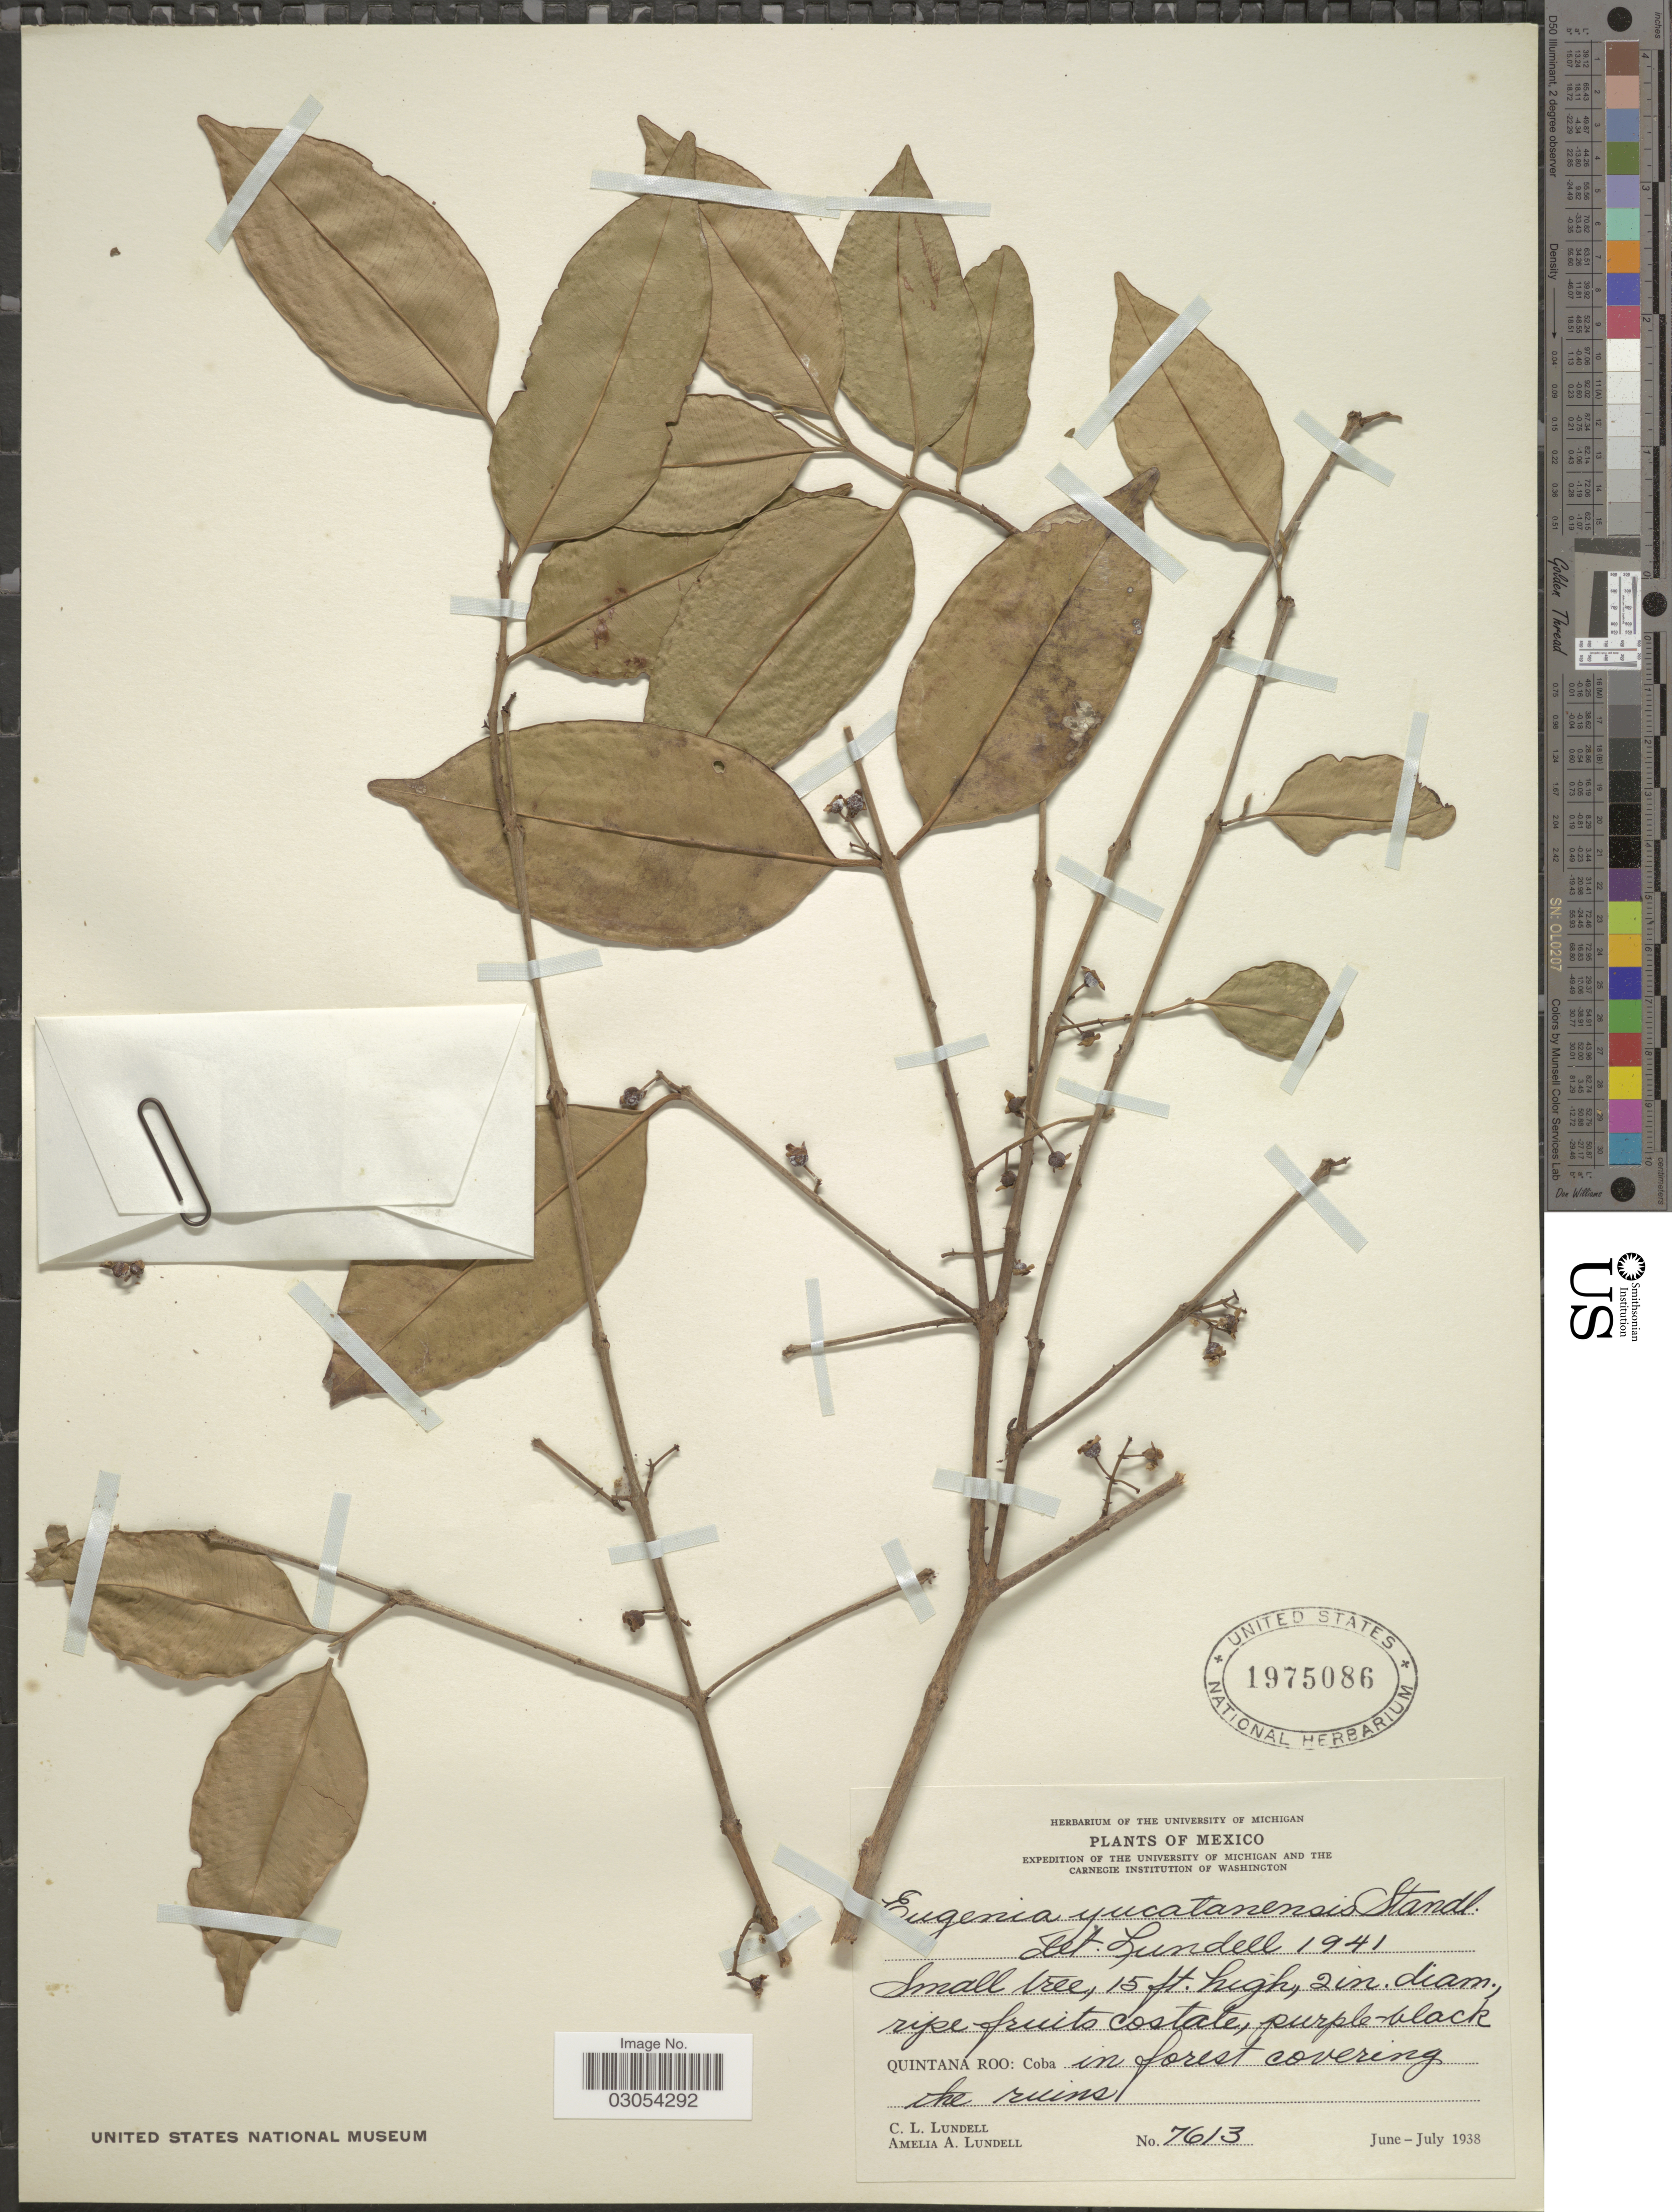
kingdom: Plantae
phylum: Tracheophyta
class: Magnoliopsida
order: Myrtales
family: Myrtaceae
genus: Eugenia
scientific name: Eugenia yucatanensis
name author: Standl.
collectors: C. L. Lundell & A. A. Lundell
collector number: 7613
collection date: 1938-06/1938-07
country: Mexico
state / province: Quintana Roo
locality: Quintana Roo: Coba in forest covering the ruins.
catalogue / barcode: US 1975086